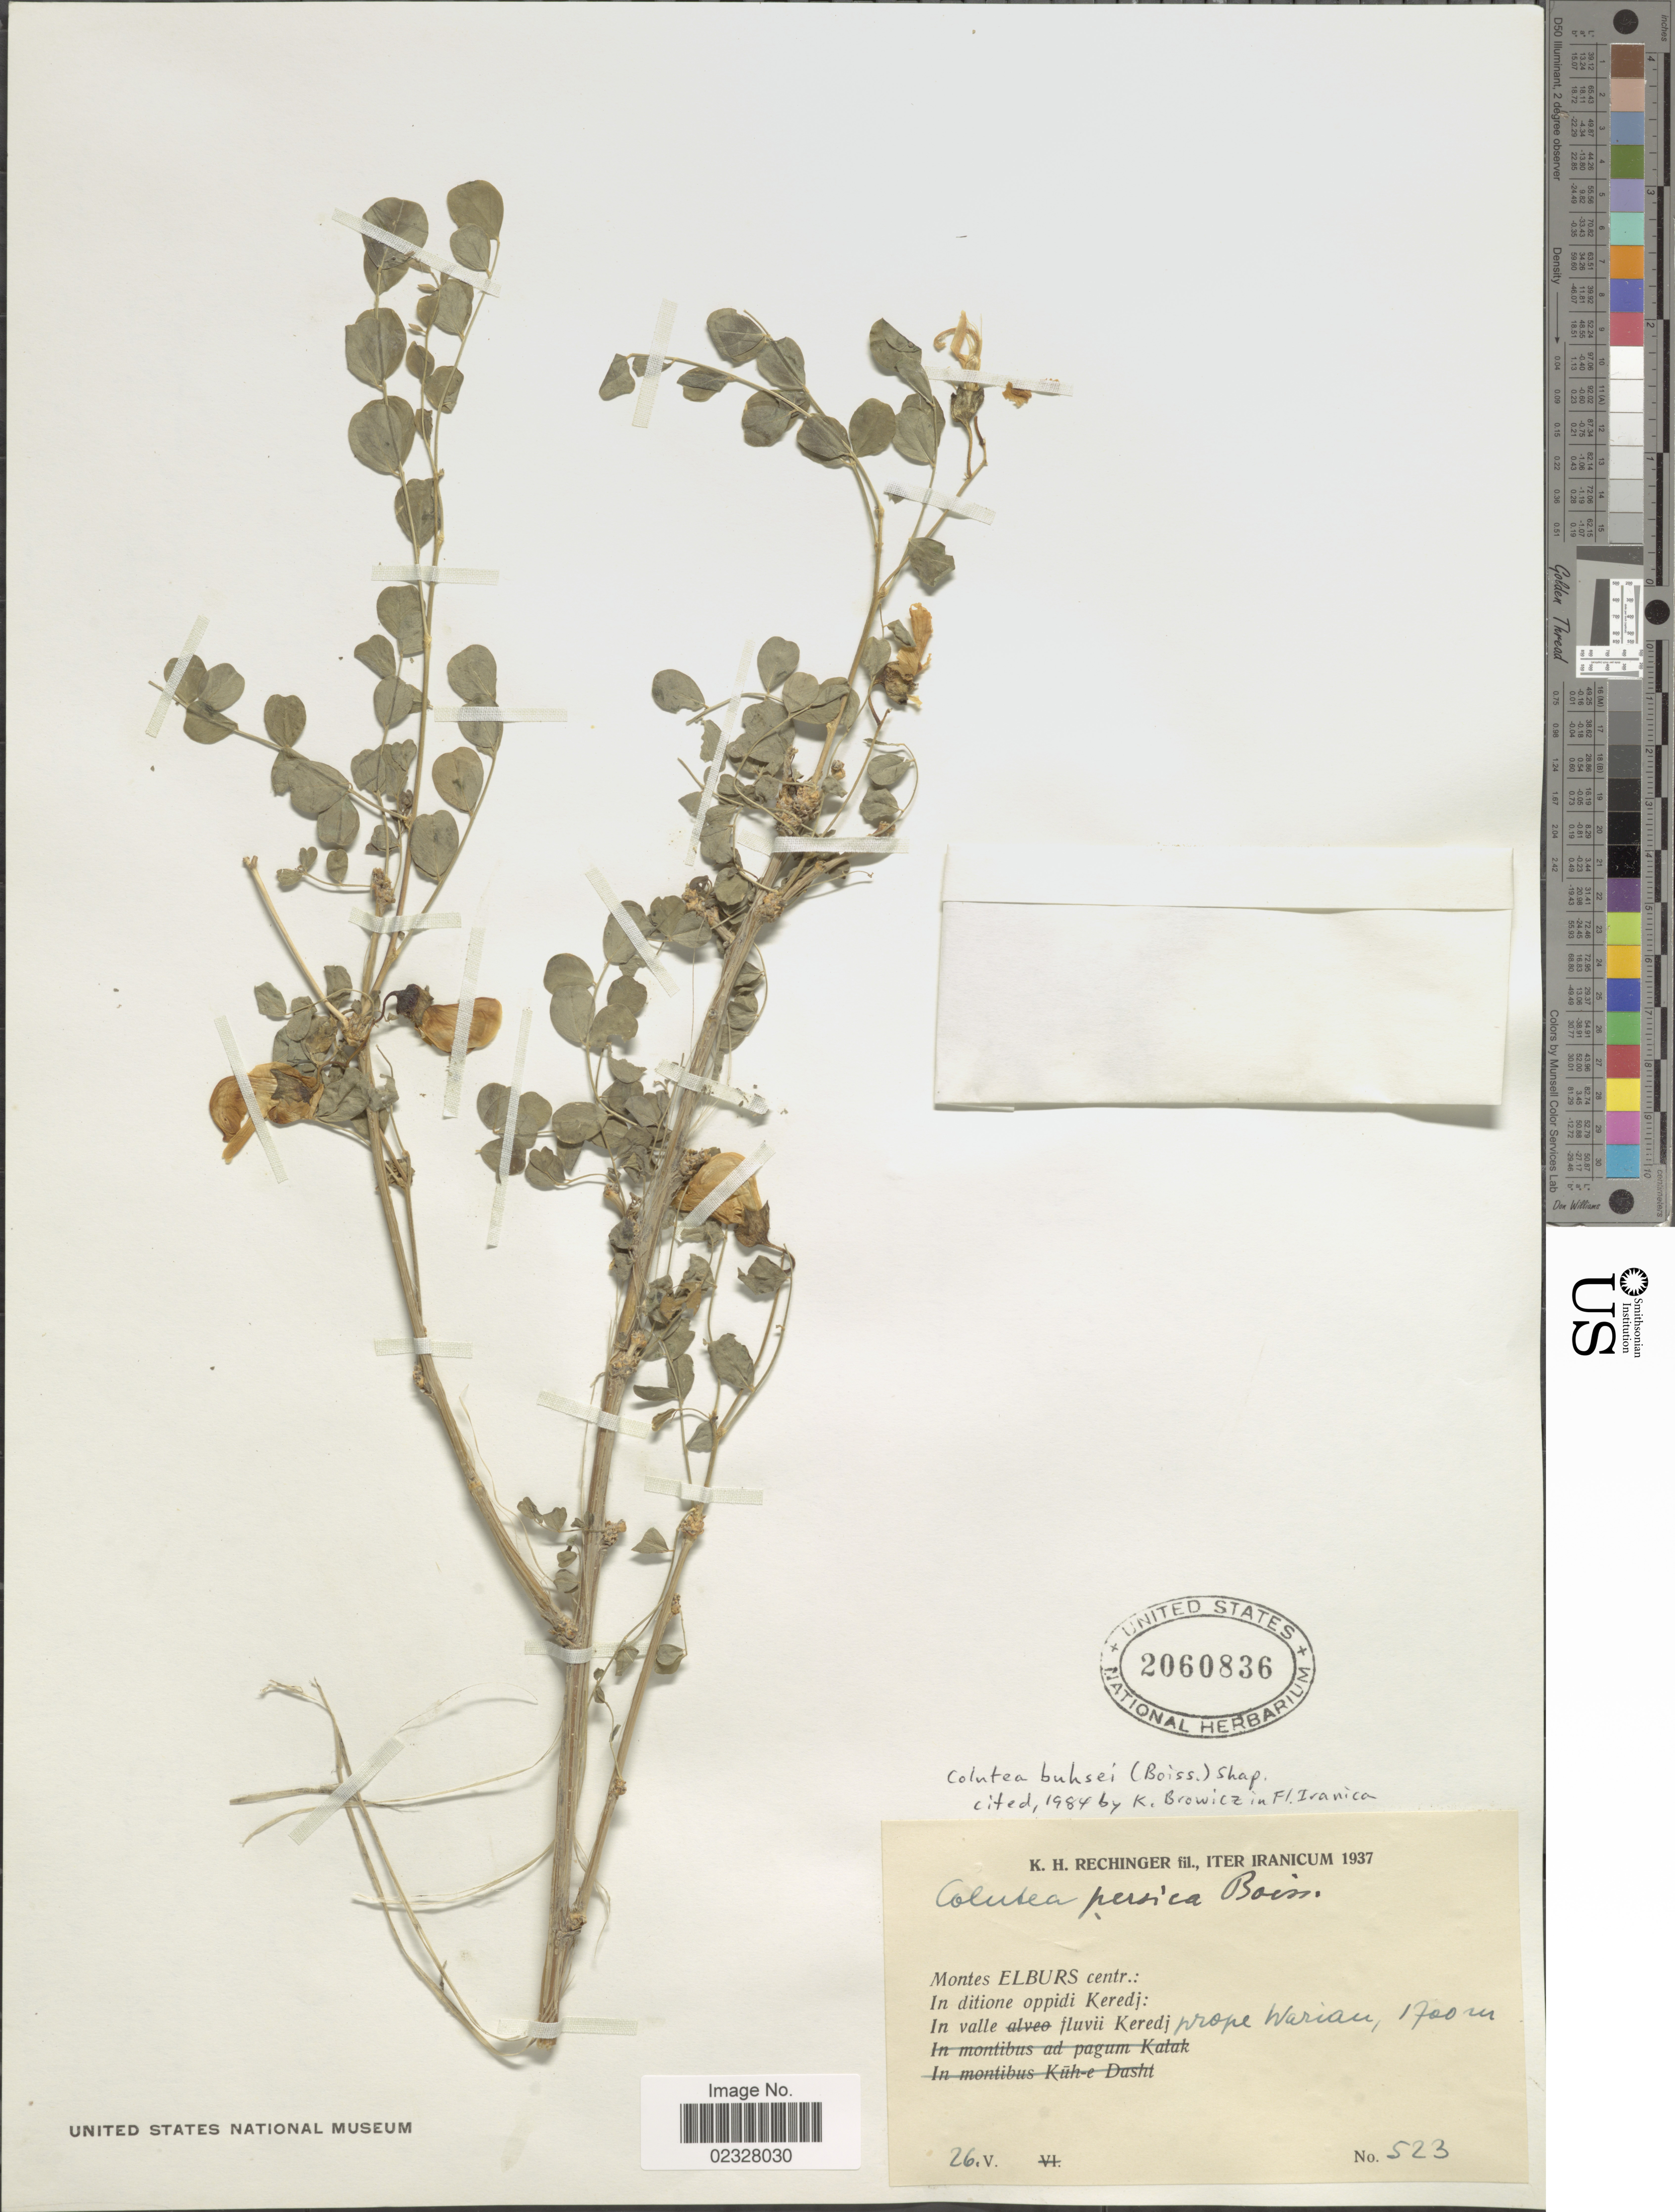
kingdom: Plantae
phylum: Tracheophyta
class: Magnoliopsida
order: Fabales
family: Fabaceae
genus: Colutea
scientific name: Colutea buhsei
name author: (Boiss.) Shap.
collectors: K. H. Rechinger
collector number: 523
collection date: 1937-05-26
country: Iran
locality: Montes Elburs centr: In ditione oppidi Keredj: in valle fluvii Keredj prope Wariau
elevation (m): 1700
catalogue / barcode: US 2060836